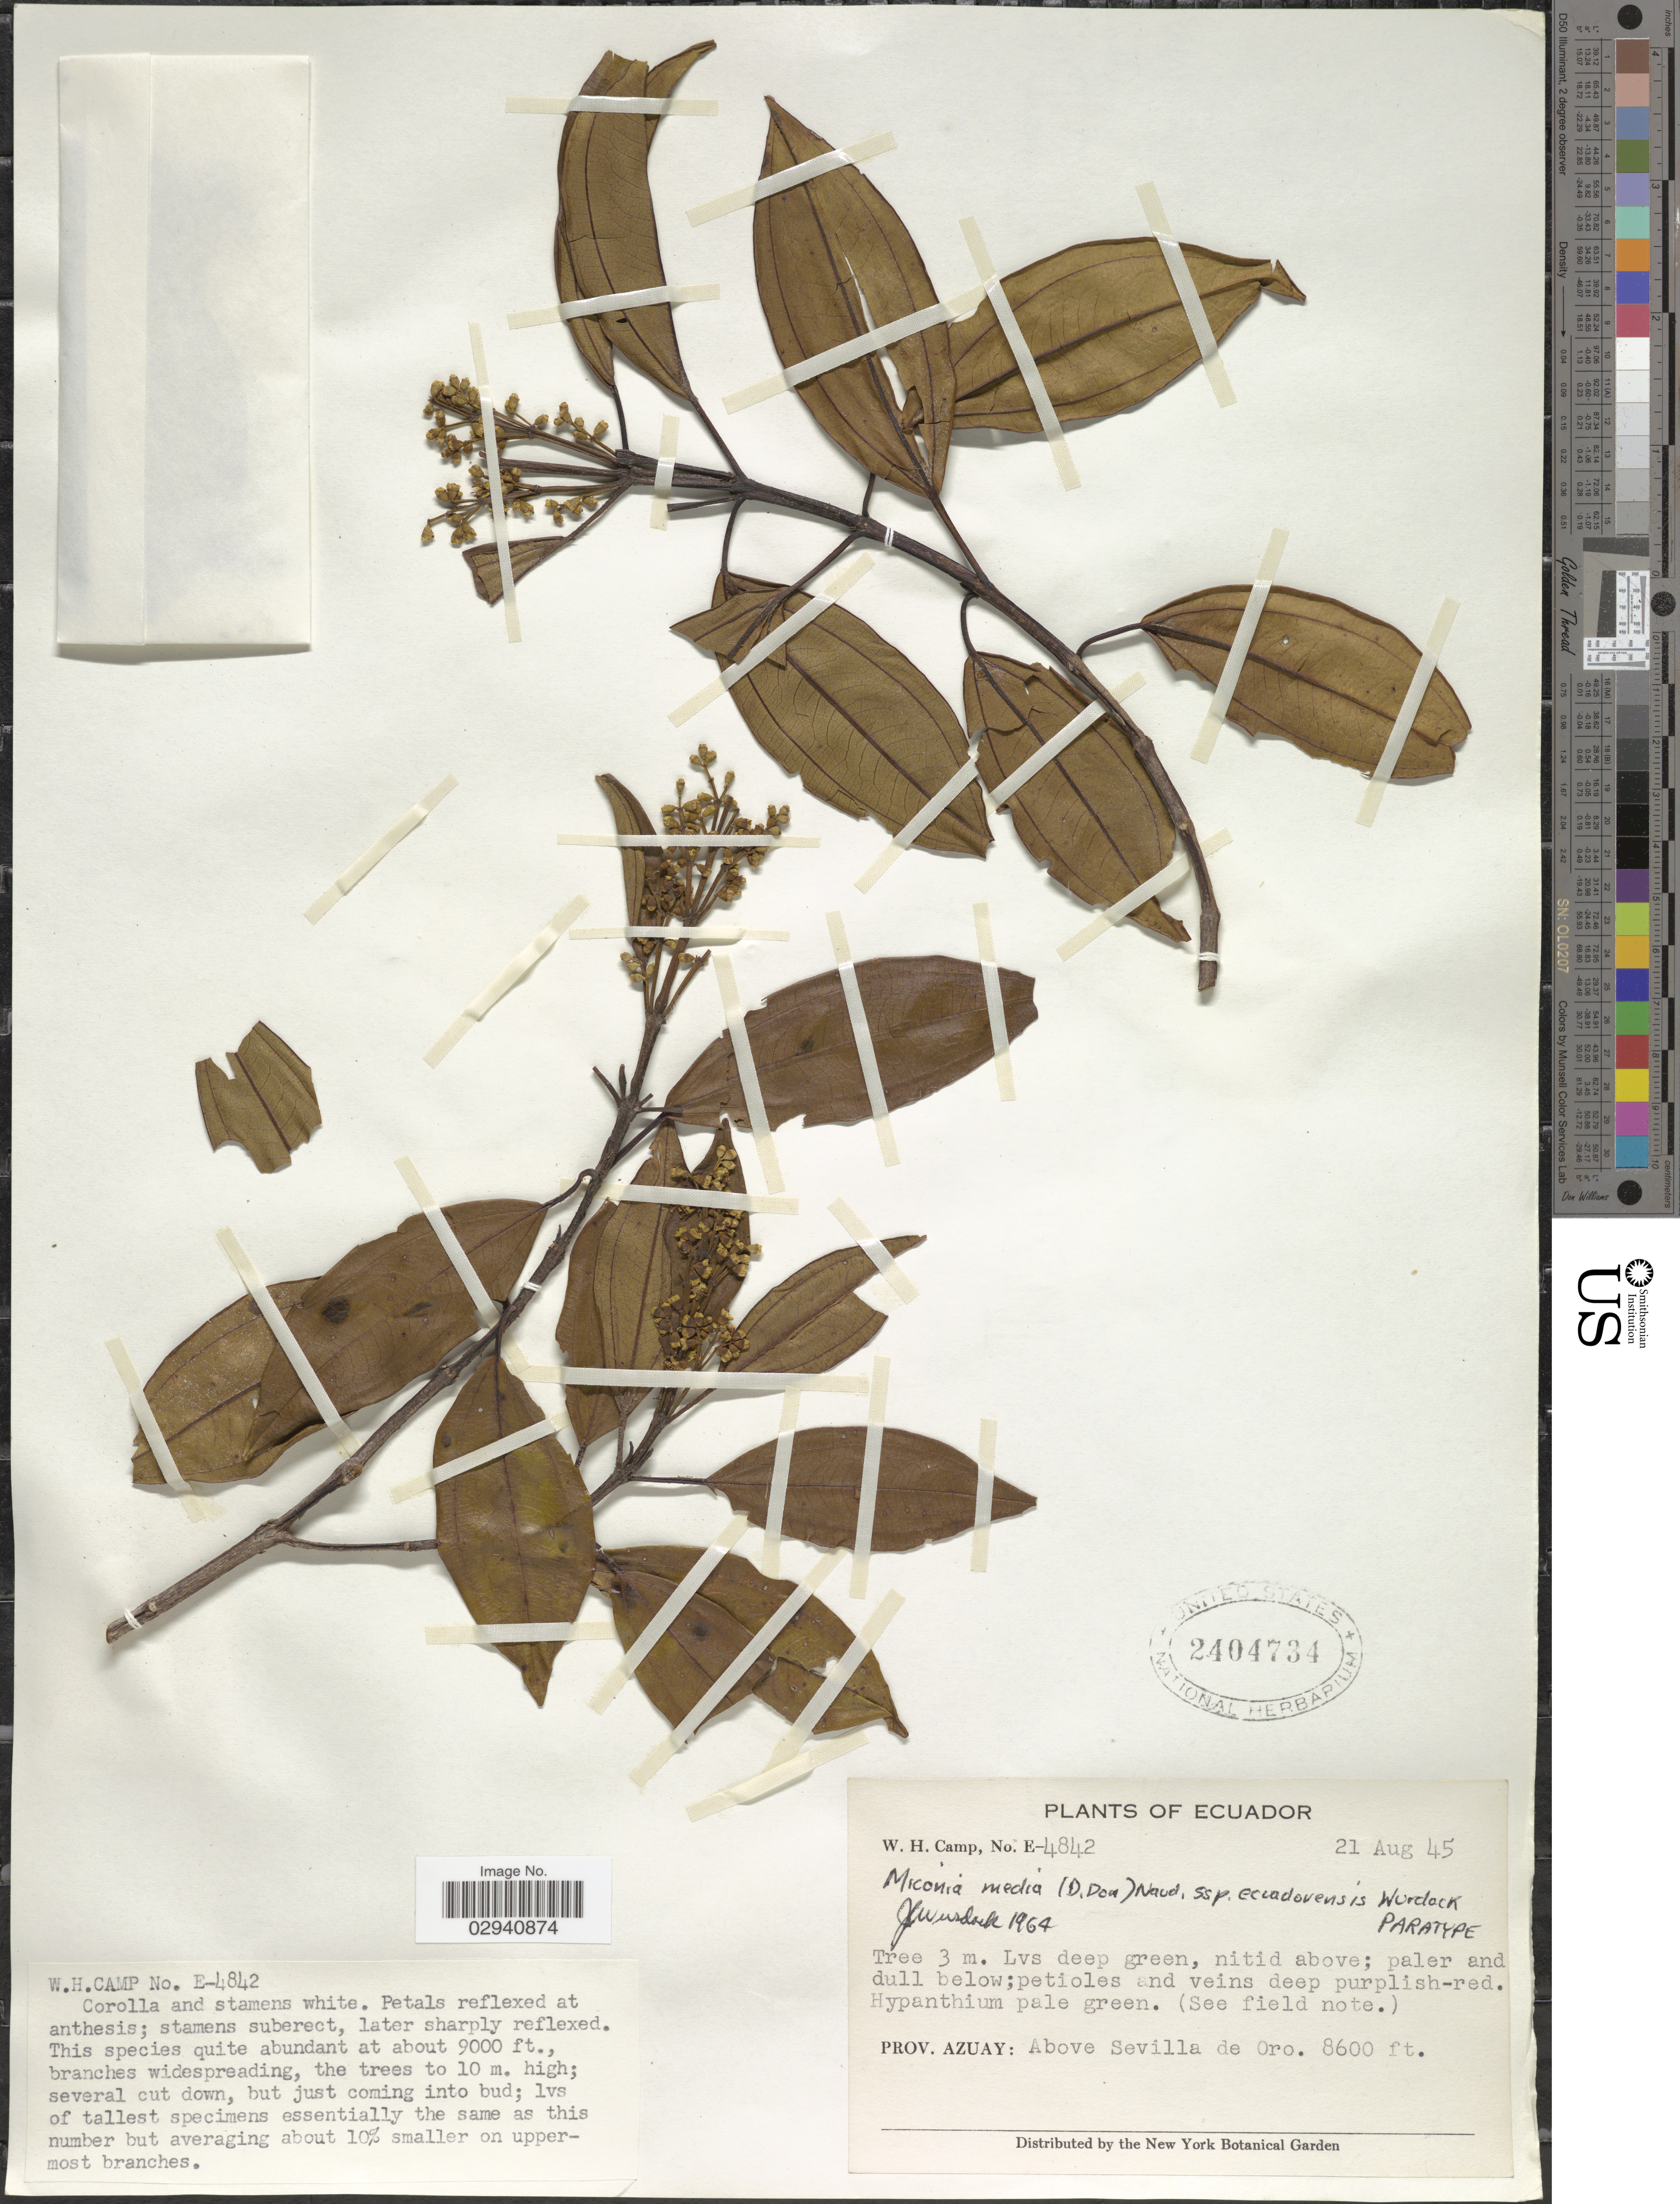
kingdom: Plantae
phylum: Tracheophyta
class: Magnoliopsida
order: Myrtales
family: Melastomataceae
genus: Miconia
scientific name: Miconia media subsp. ecuadorensis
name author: Wurdack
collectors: W. H. Camp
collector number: E-4842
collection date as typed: Transcribed d/m/y: 21/8/45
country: Ecuador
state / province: Azuay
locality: Above Sevilla de Oro.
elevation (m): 2621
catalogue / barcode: US 2404734